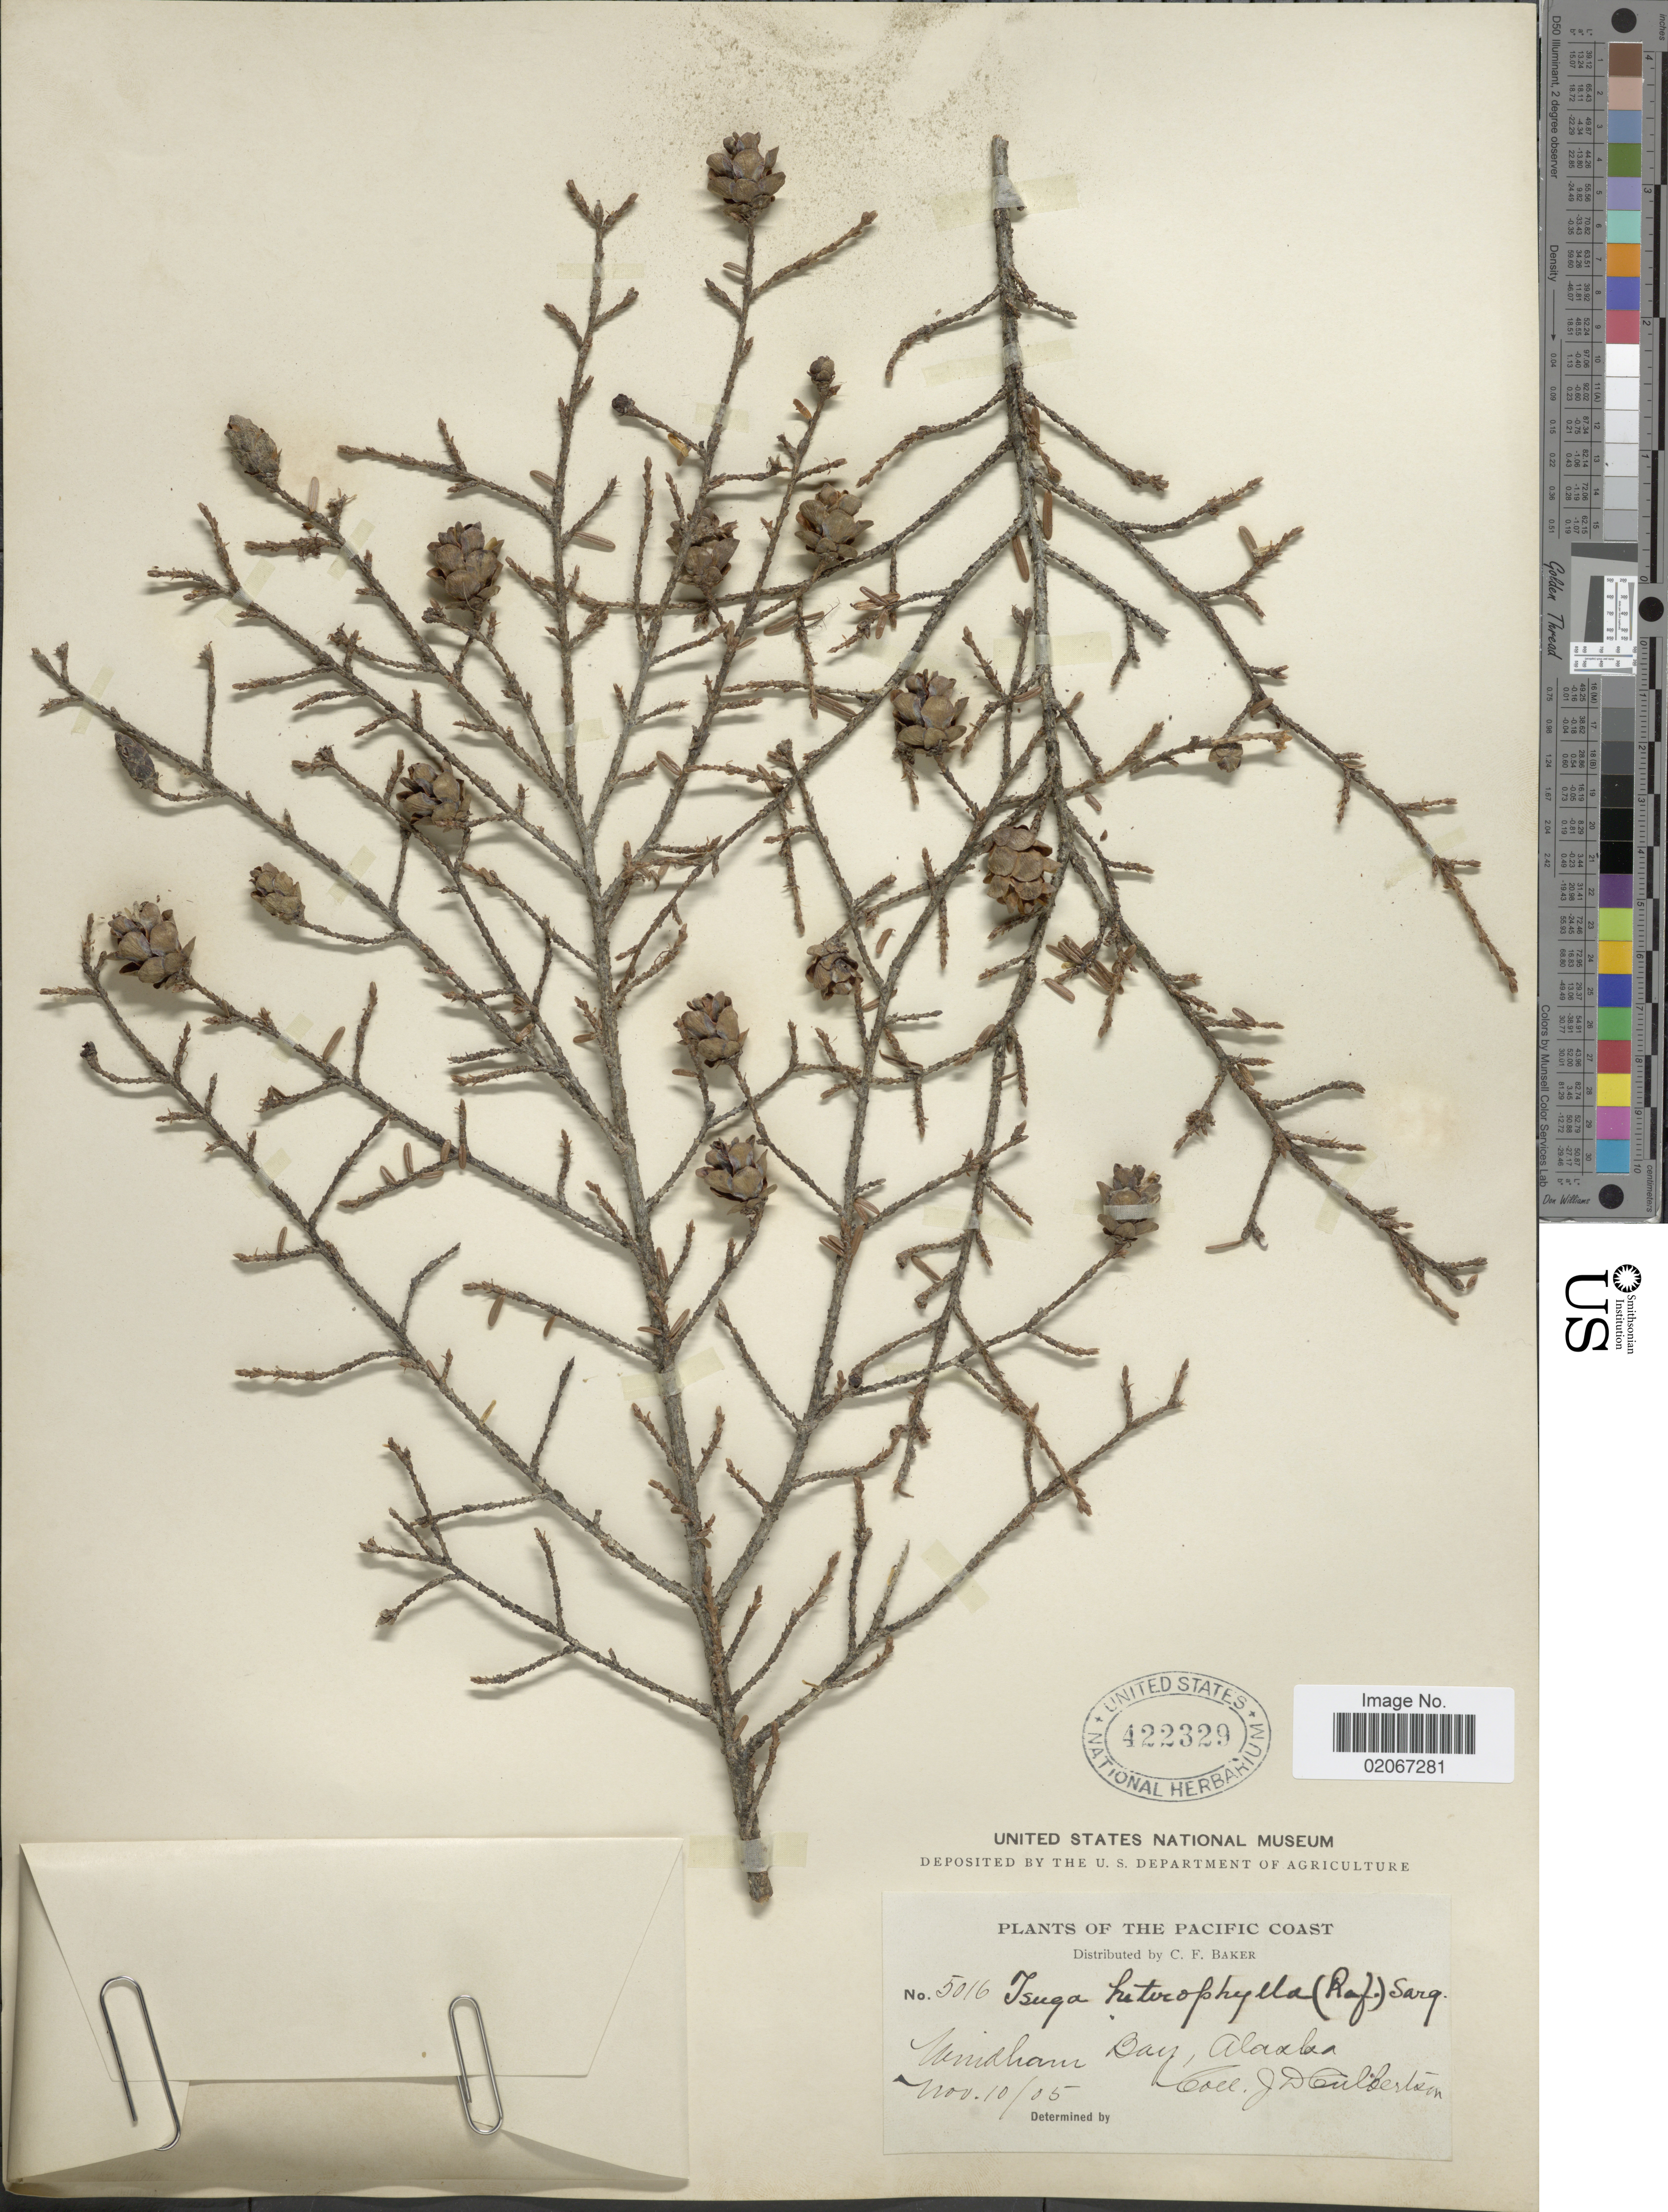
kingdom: Plantae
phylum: Tracheophyta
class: Pinopsida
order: Pinales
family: Pinaceae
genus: Tsuga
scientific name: Tsuga heterophylla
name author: (Raf.) Sarg.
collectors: J. Culberton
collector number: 5016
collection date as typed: Transcribed d/m/y: 10/11/5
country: United States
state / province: Alaska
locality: Pacific Coast. Windham Bay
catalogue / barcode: US 422329